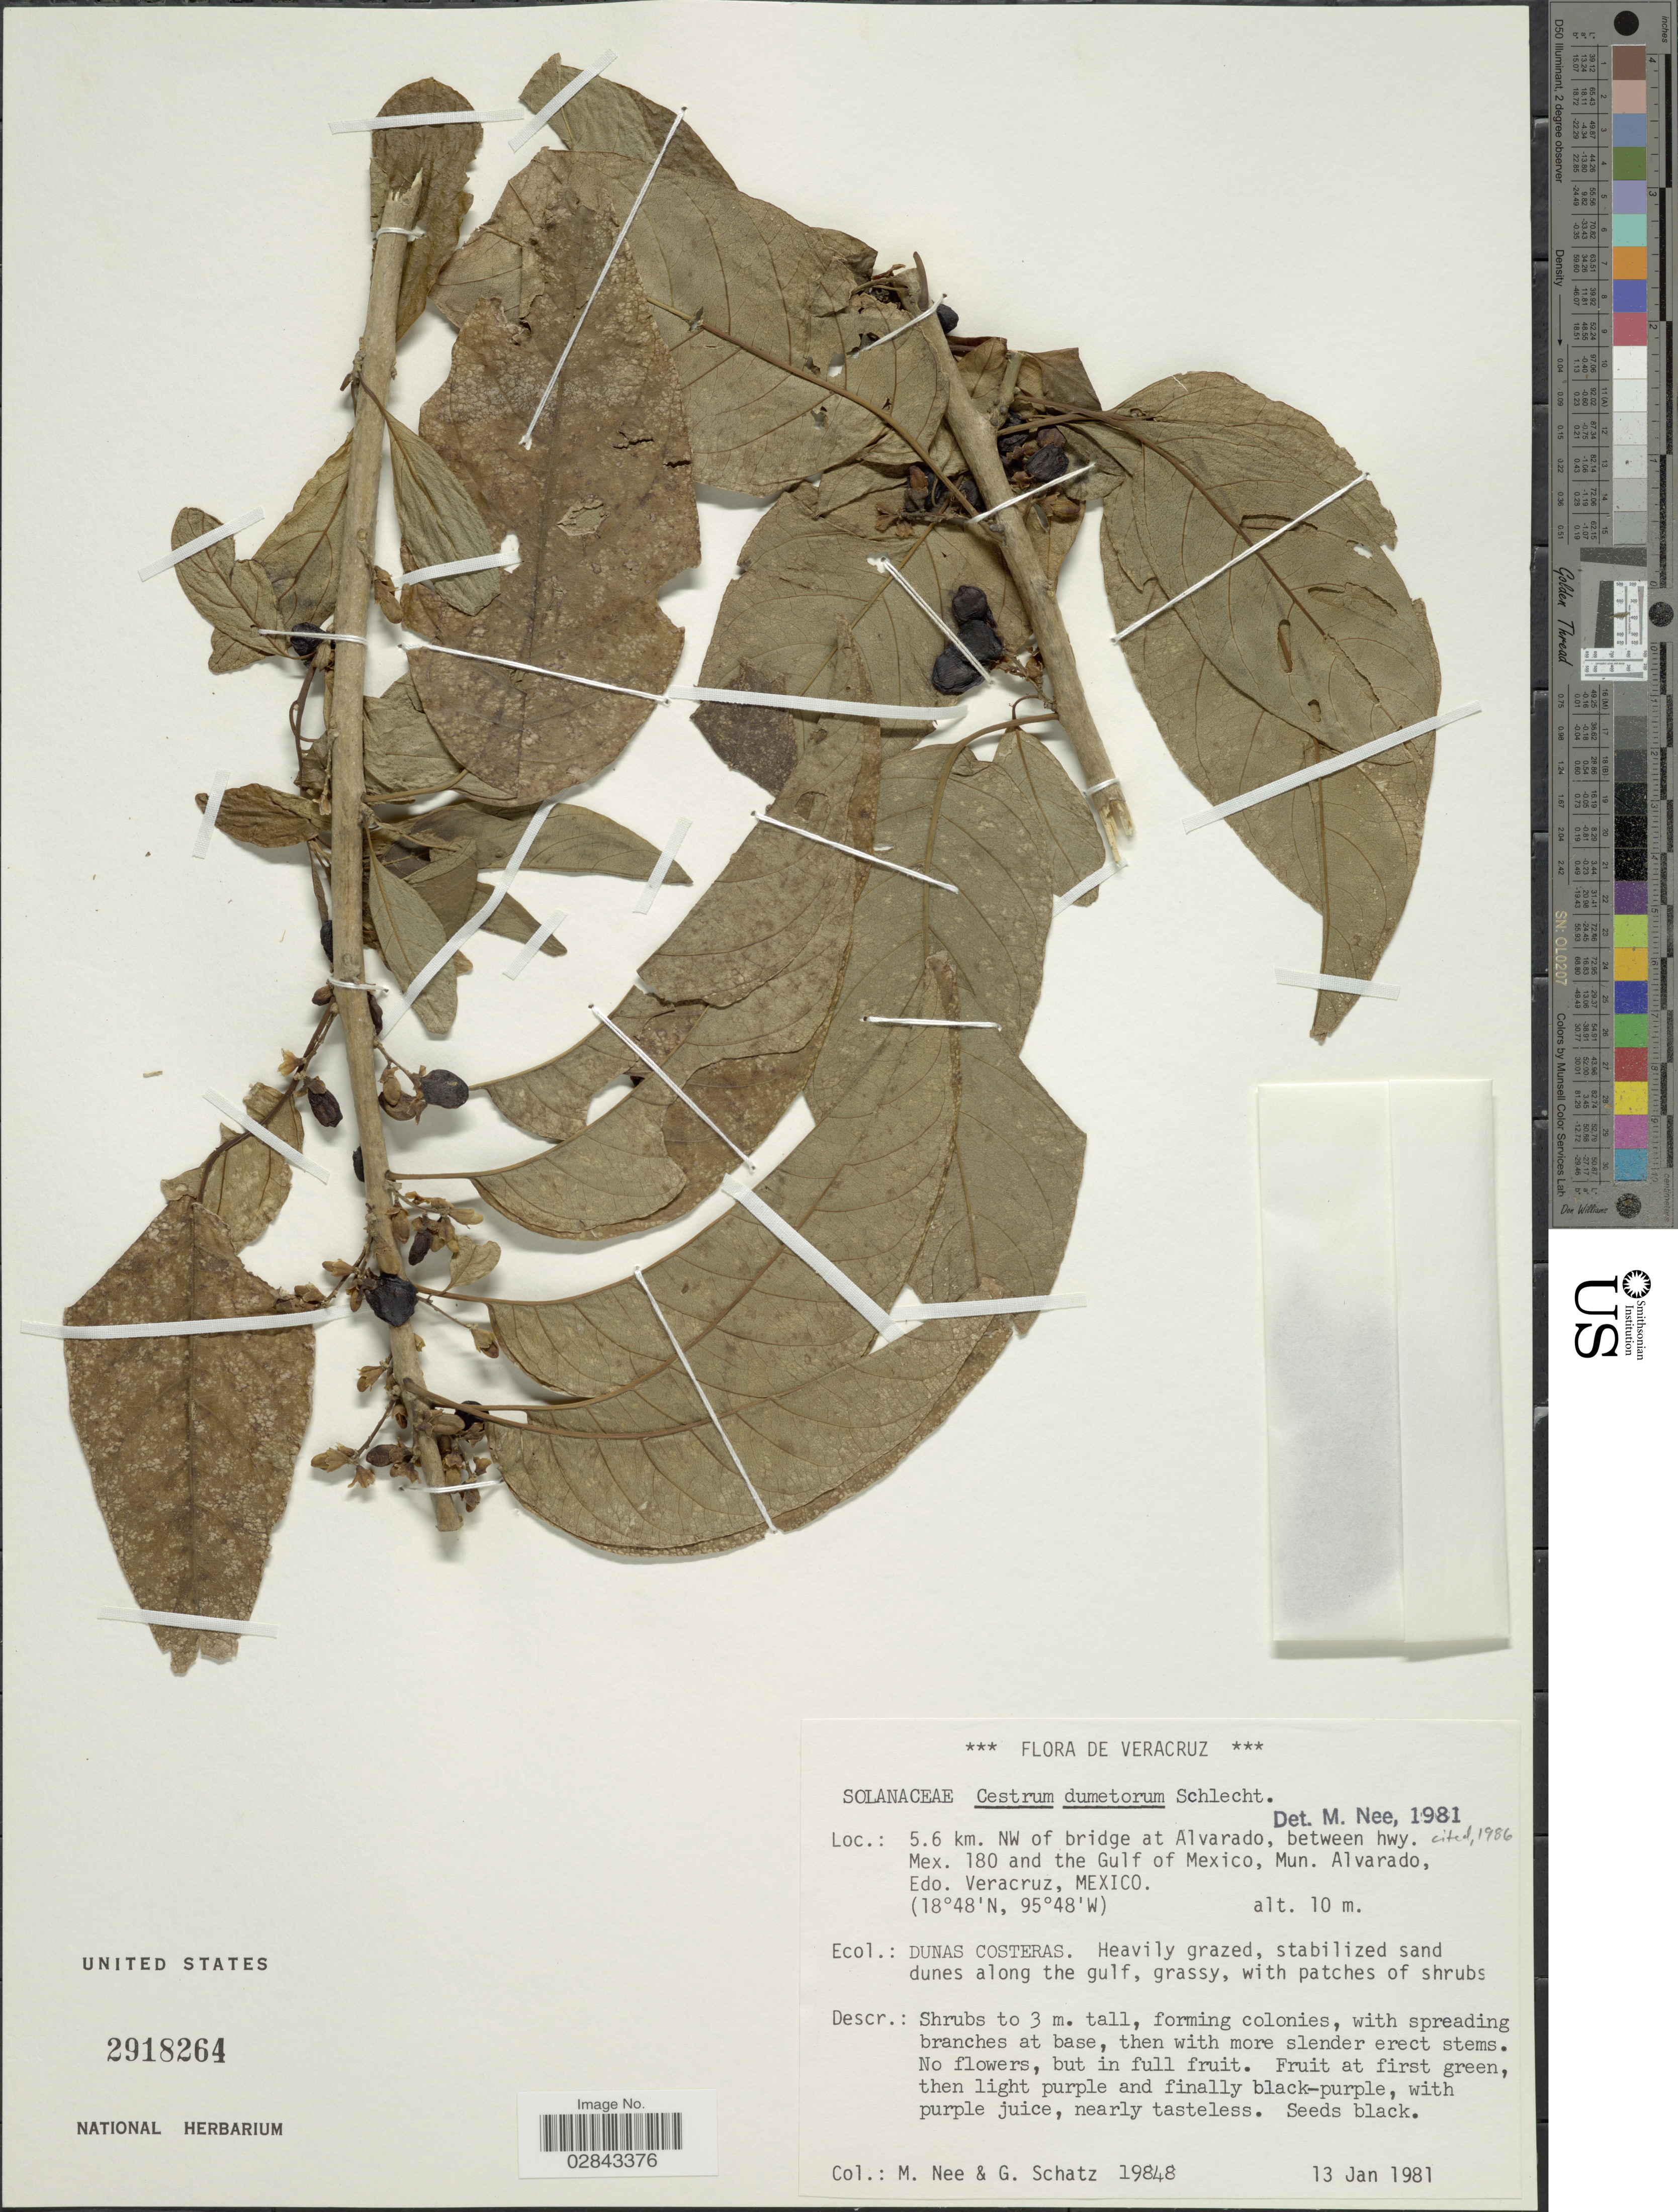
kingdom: Plantae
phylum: Tracheophyta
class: Magnoliopsida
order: Solanales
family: Solanaceae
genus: Cestrum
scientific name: Cestrum dumetorum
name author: Schltdl.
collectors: M. Nee & G. C. Schatz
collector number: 19848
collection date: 1981-01-13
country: Mexico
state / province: Veracruz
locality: Veracruz. 5.6 km. NW of bridge at Alvarado, between hwy. Mex. 180 and the Gulf of Mexico, Mun. Alvarado.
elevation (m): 10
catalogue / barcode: US 2918264